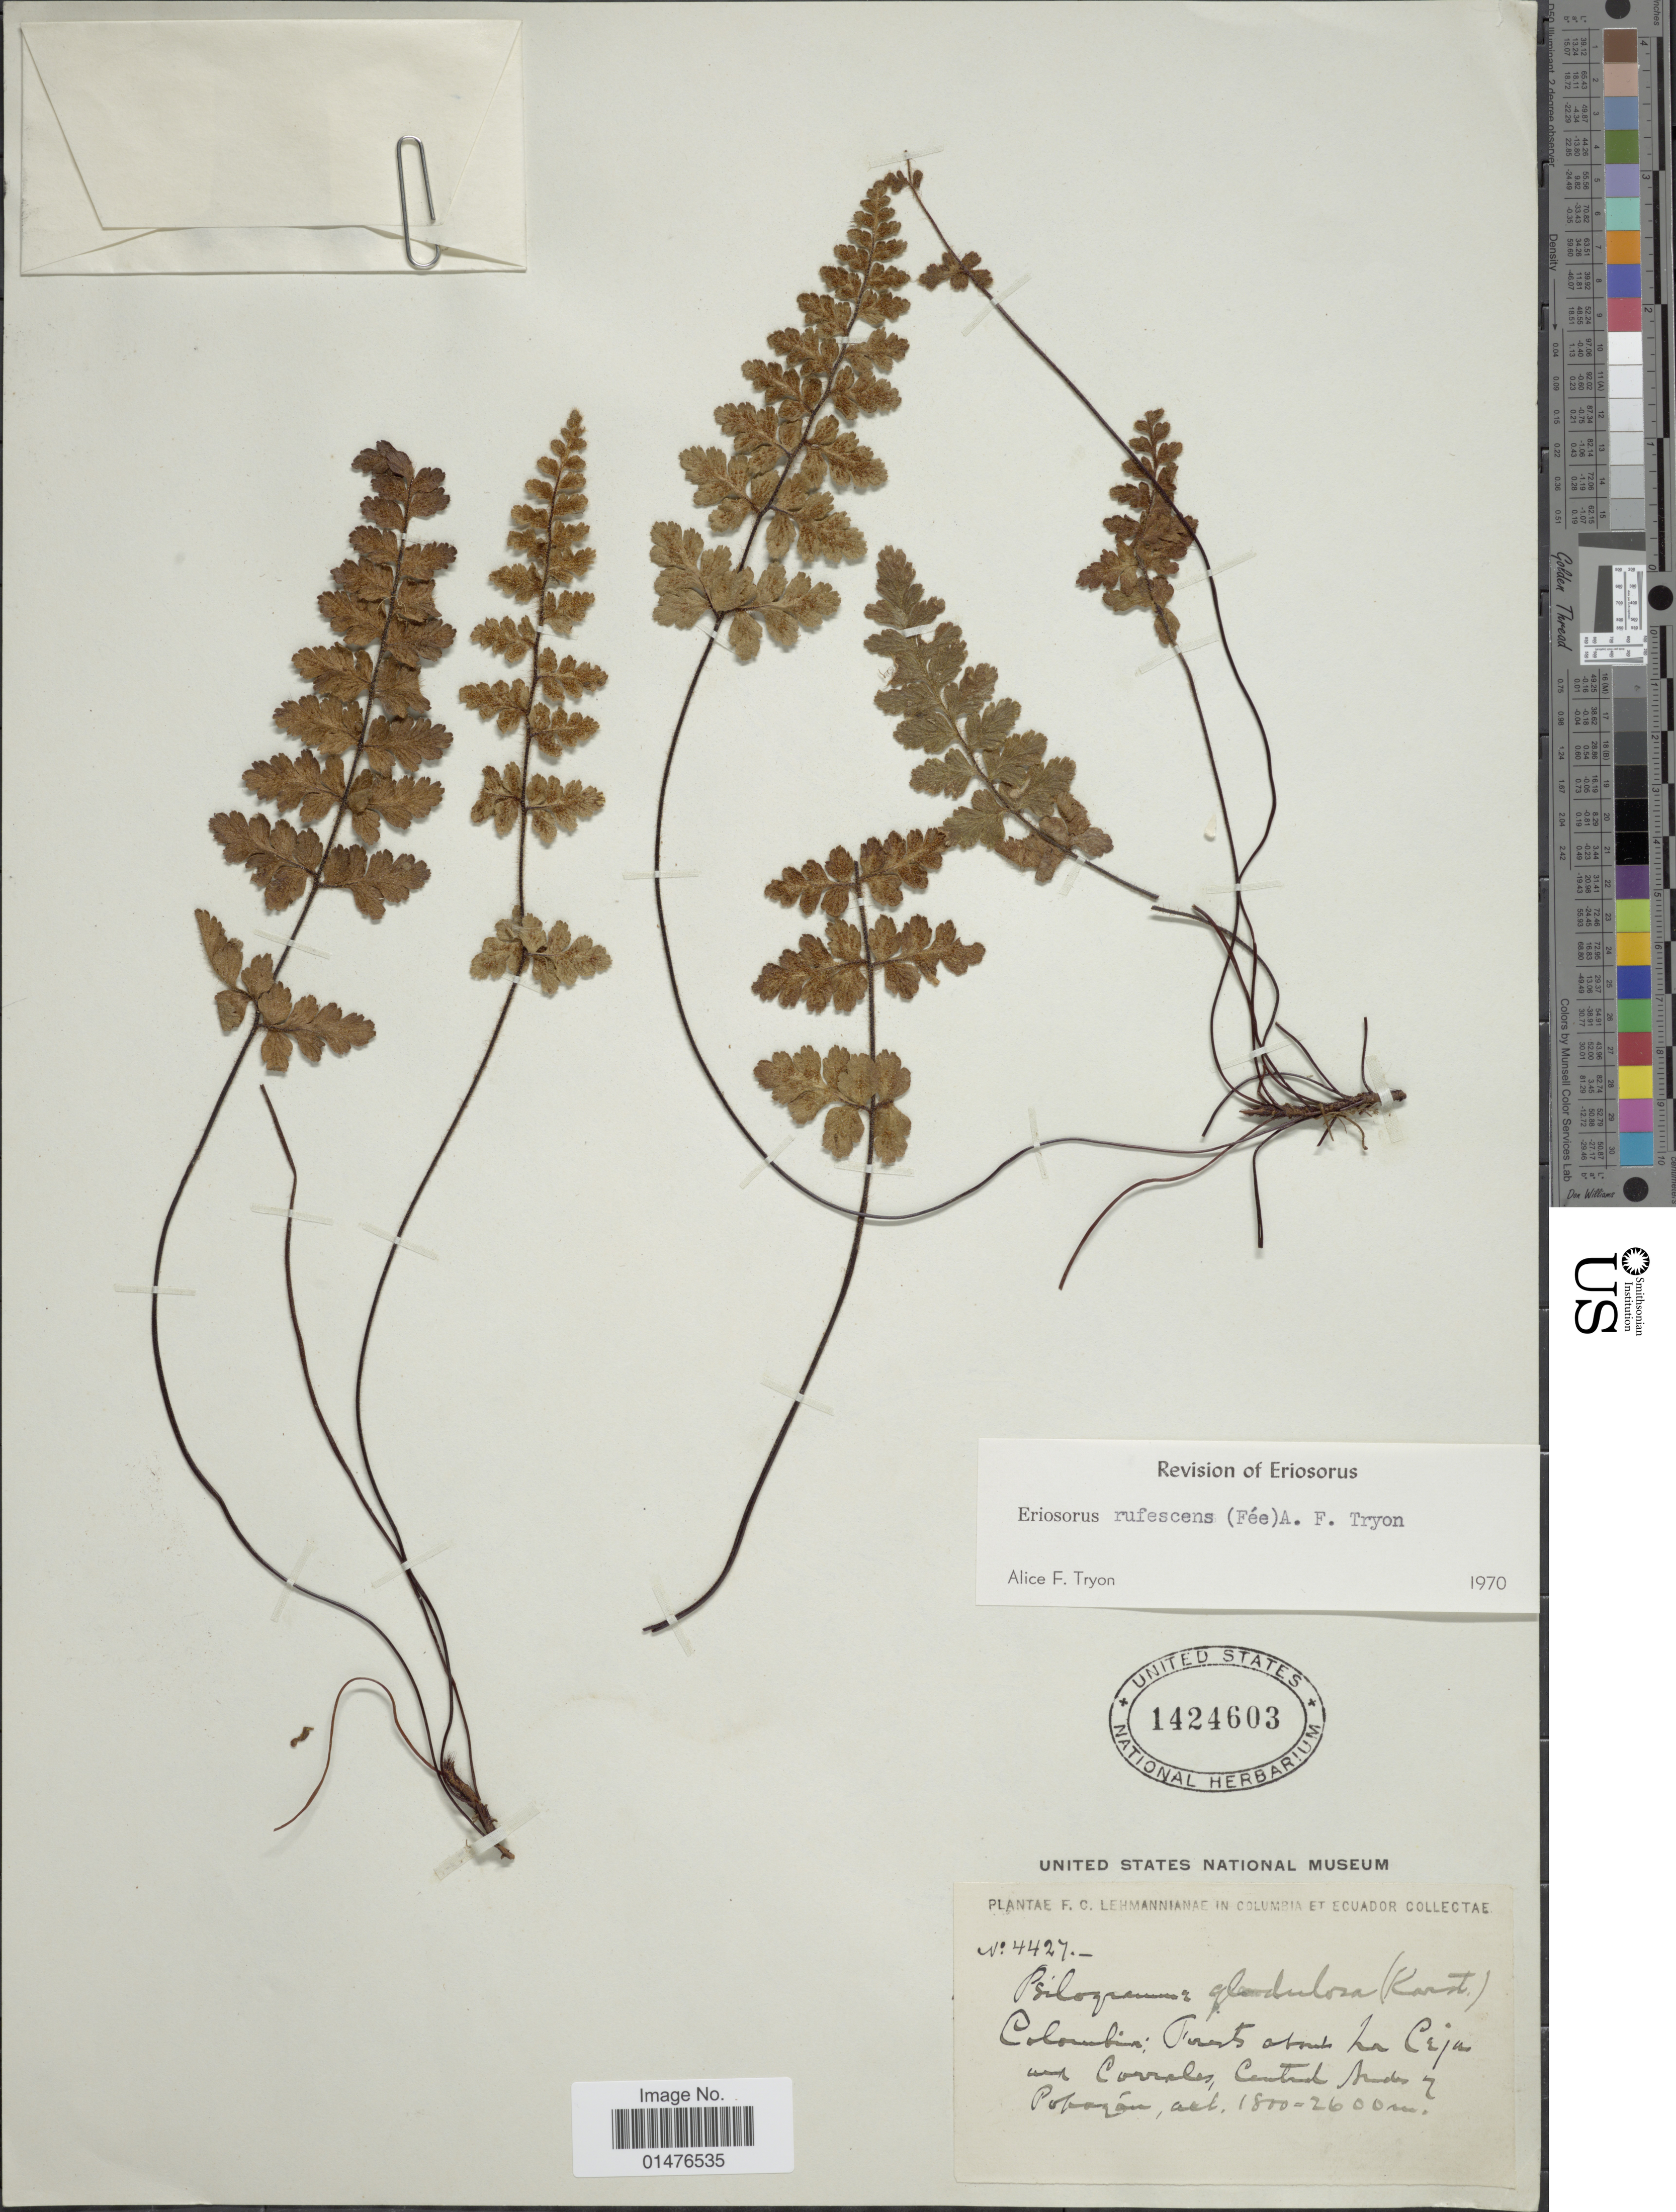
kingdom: Plantae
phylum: Tracheophyta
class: Polypodiopsida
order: Polypodiales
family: Pteridaceae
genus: Jamesonia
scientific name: Jamesonia rufescens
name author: (Fée) Christenh.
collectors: F. C. Lehmann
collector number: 4427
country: Colombia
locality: La Ceja un Corrales, Central Andes y Popayán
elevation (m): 1800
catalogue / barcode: US 1424603